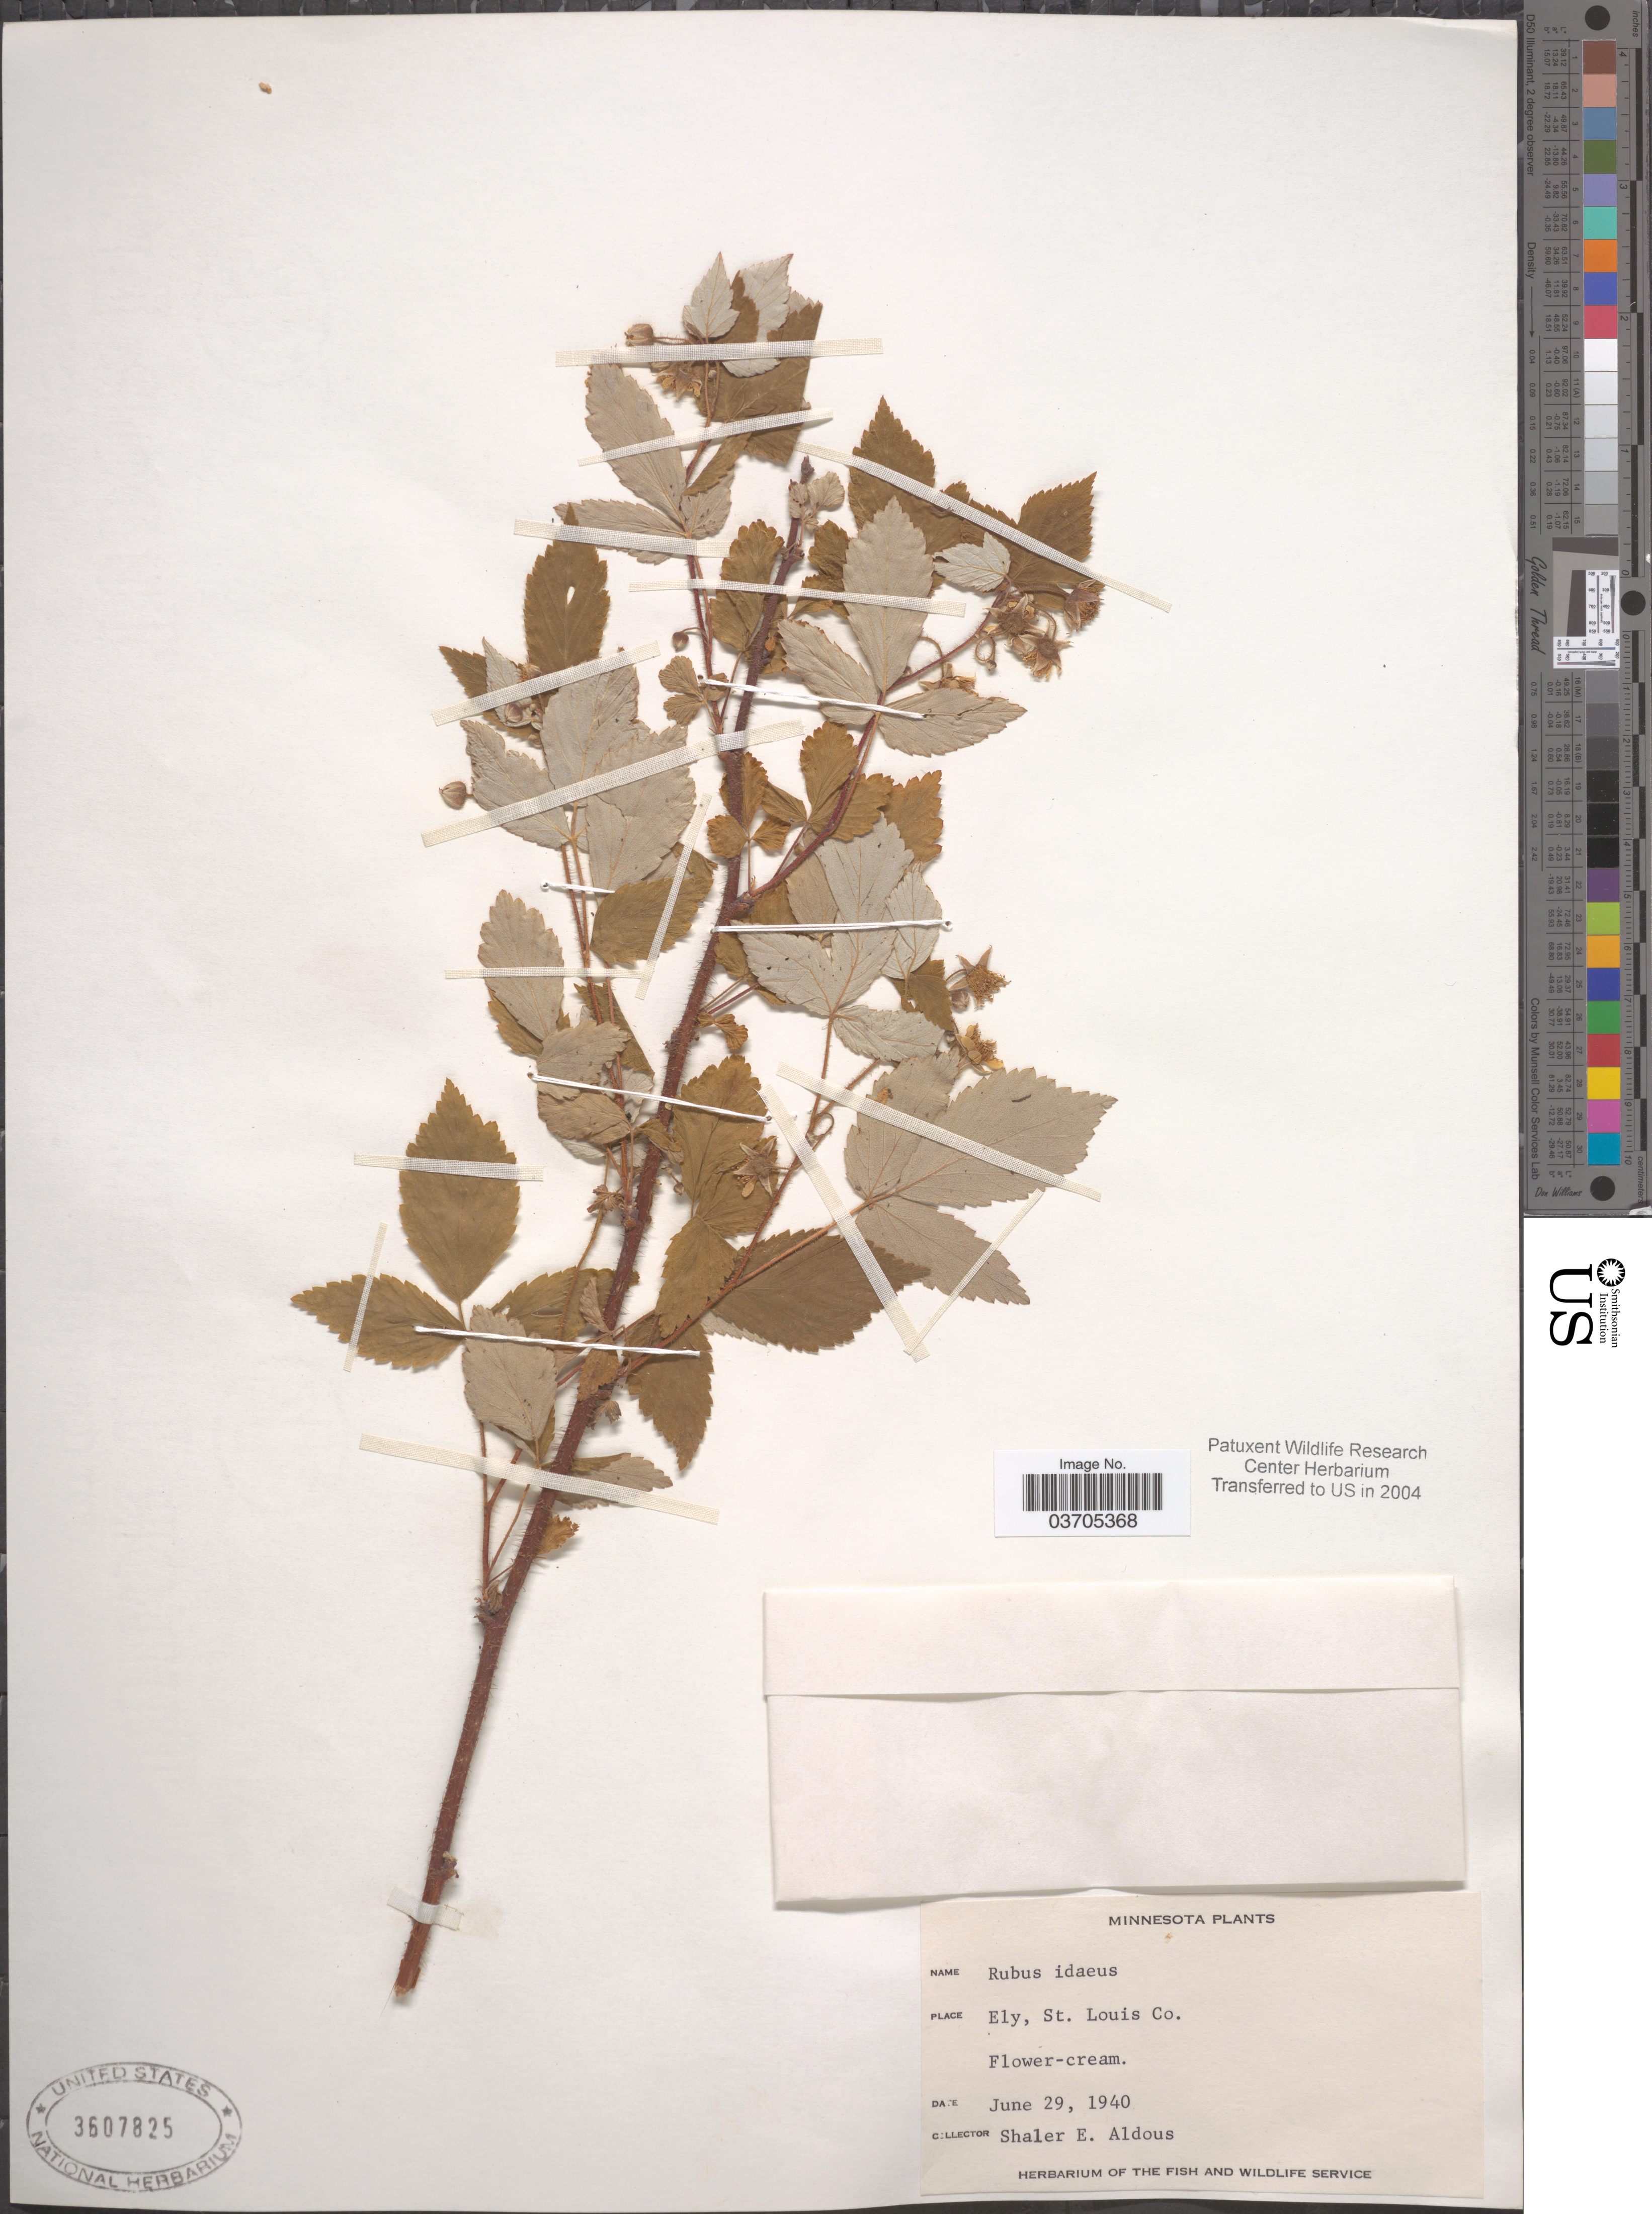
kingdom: Plantae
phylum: Tracheophyta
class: Magnoliopsida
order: Rosales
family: Rosaceae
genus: Rubus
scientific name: Rubus idaeus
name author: L.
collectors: S. Aldous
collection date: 1940-06-29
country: United States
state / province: Minnesota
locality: Ely, St. Louis Co.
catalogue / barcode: US 3607825